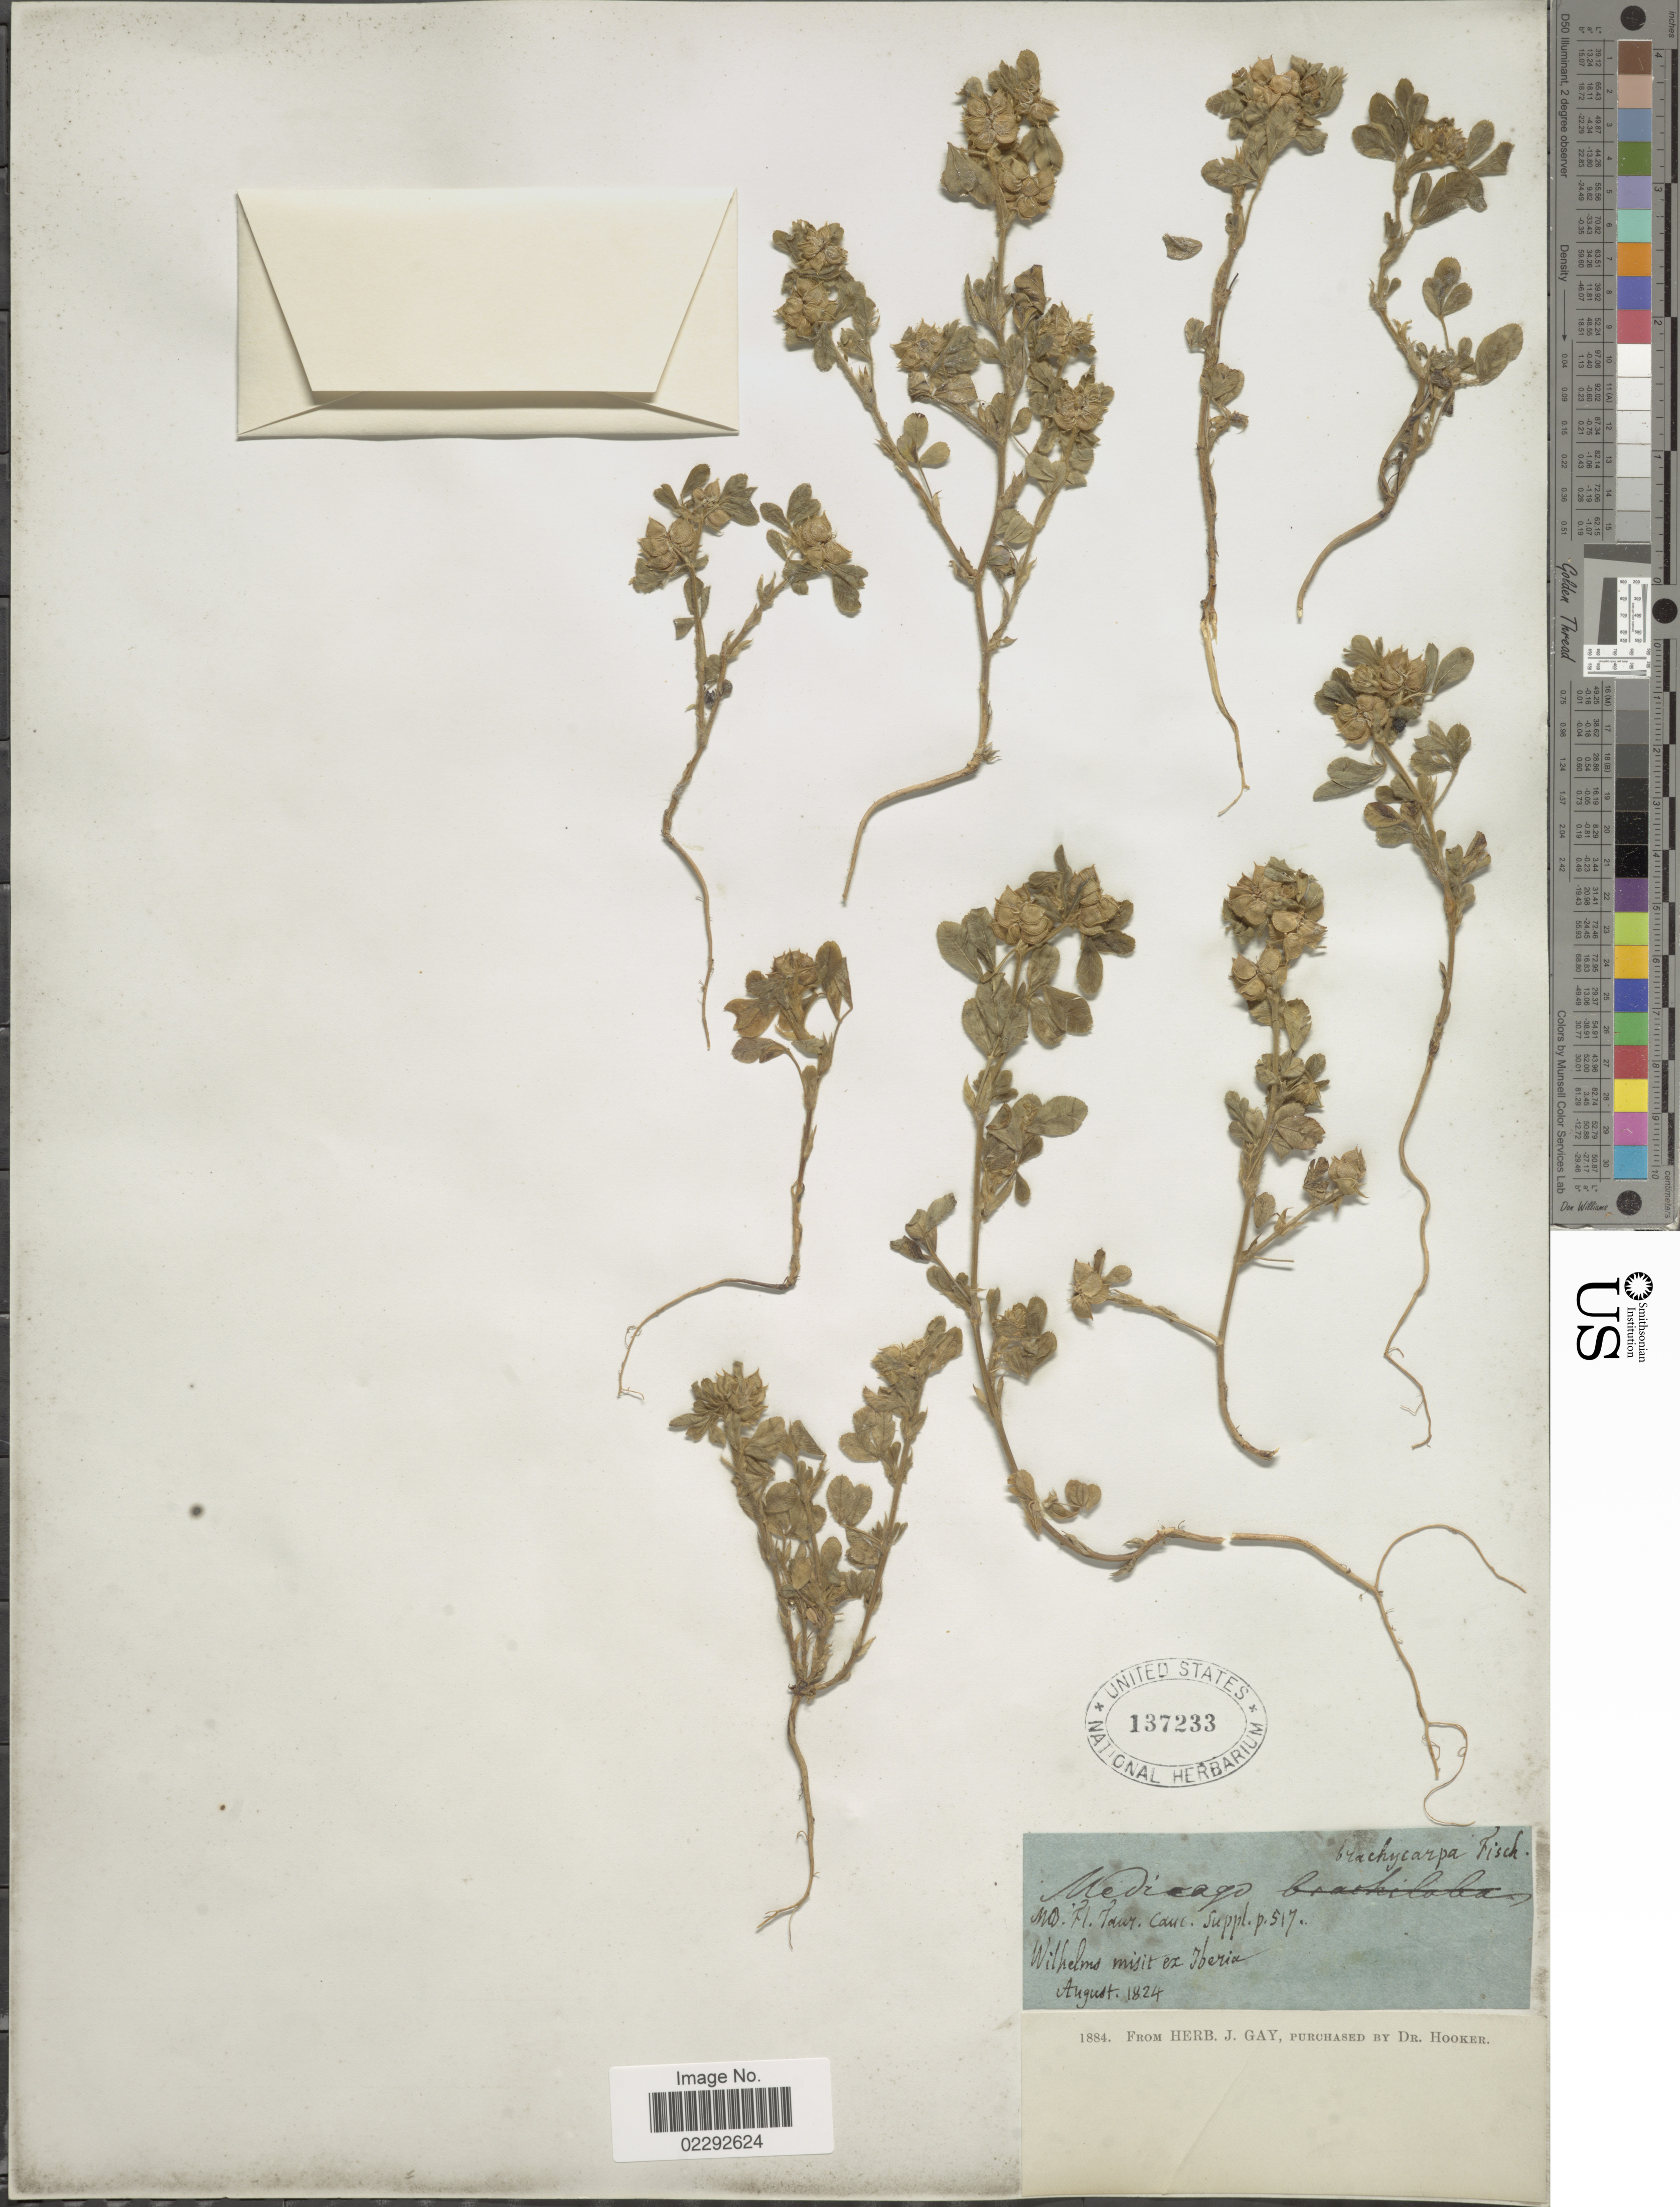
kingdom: Plantae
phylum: Tracheophyta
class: Magnoliopsida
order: Fabales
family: Fabaceae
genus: Medicago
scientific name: Medicago brachycarpa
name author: Fisch. ex M. Bieb.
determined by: Strong, Mark T., (BOT), Smithsonian Institution - National Museum of Natural History (UNITED STATES)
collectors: C. Wilhelms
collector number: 3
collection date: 1824-08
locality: Taur. Cauc. [unsure placement]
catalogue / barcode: US 137233